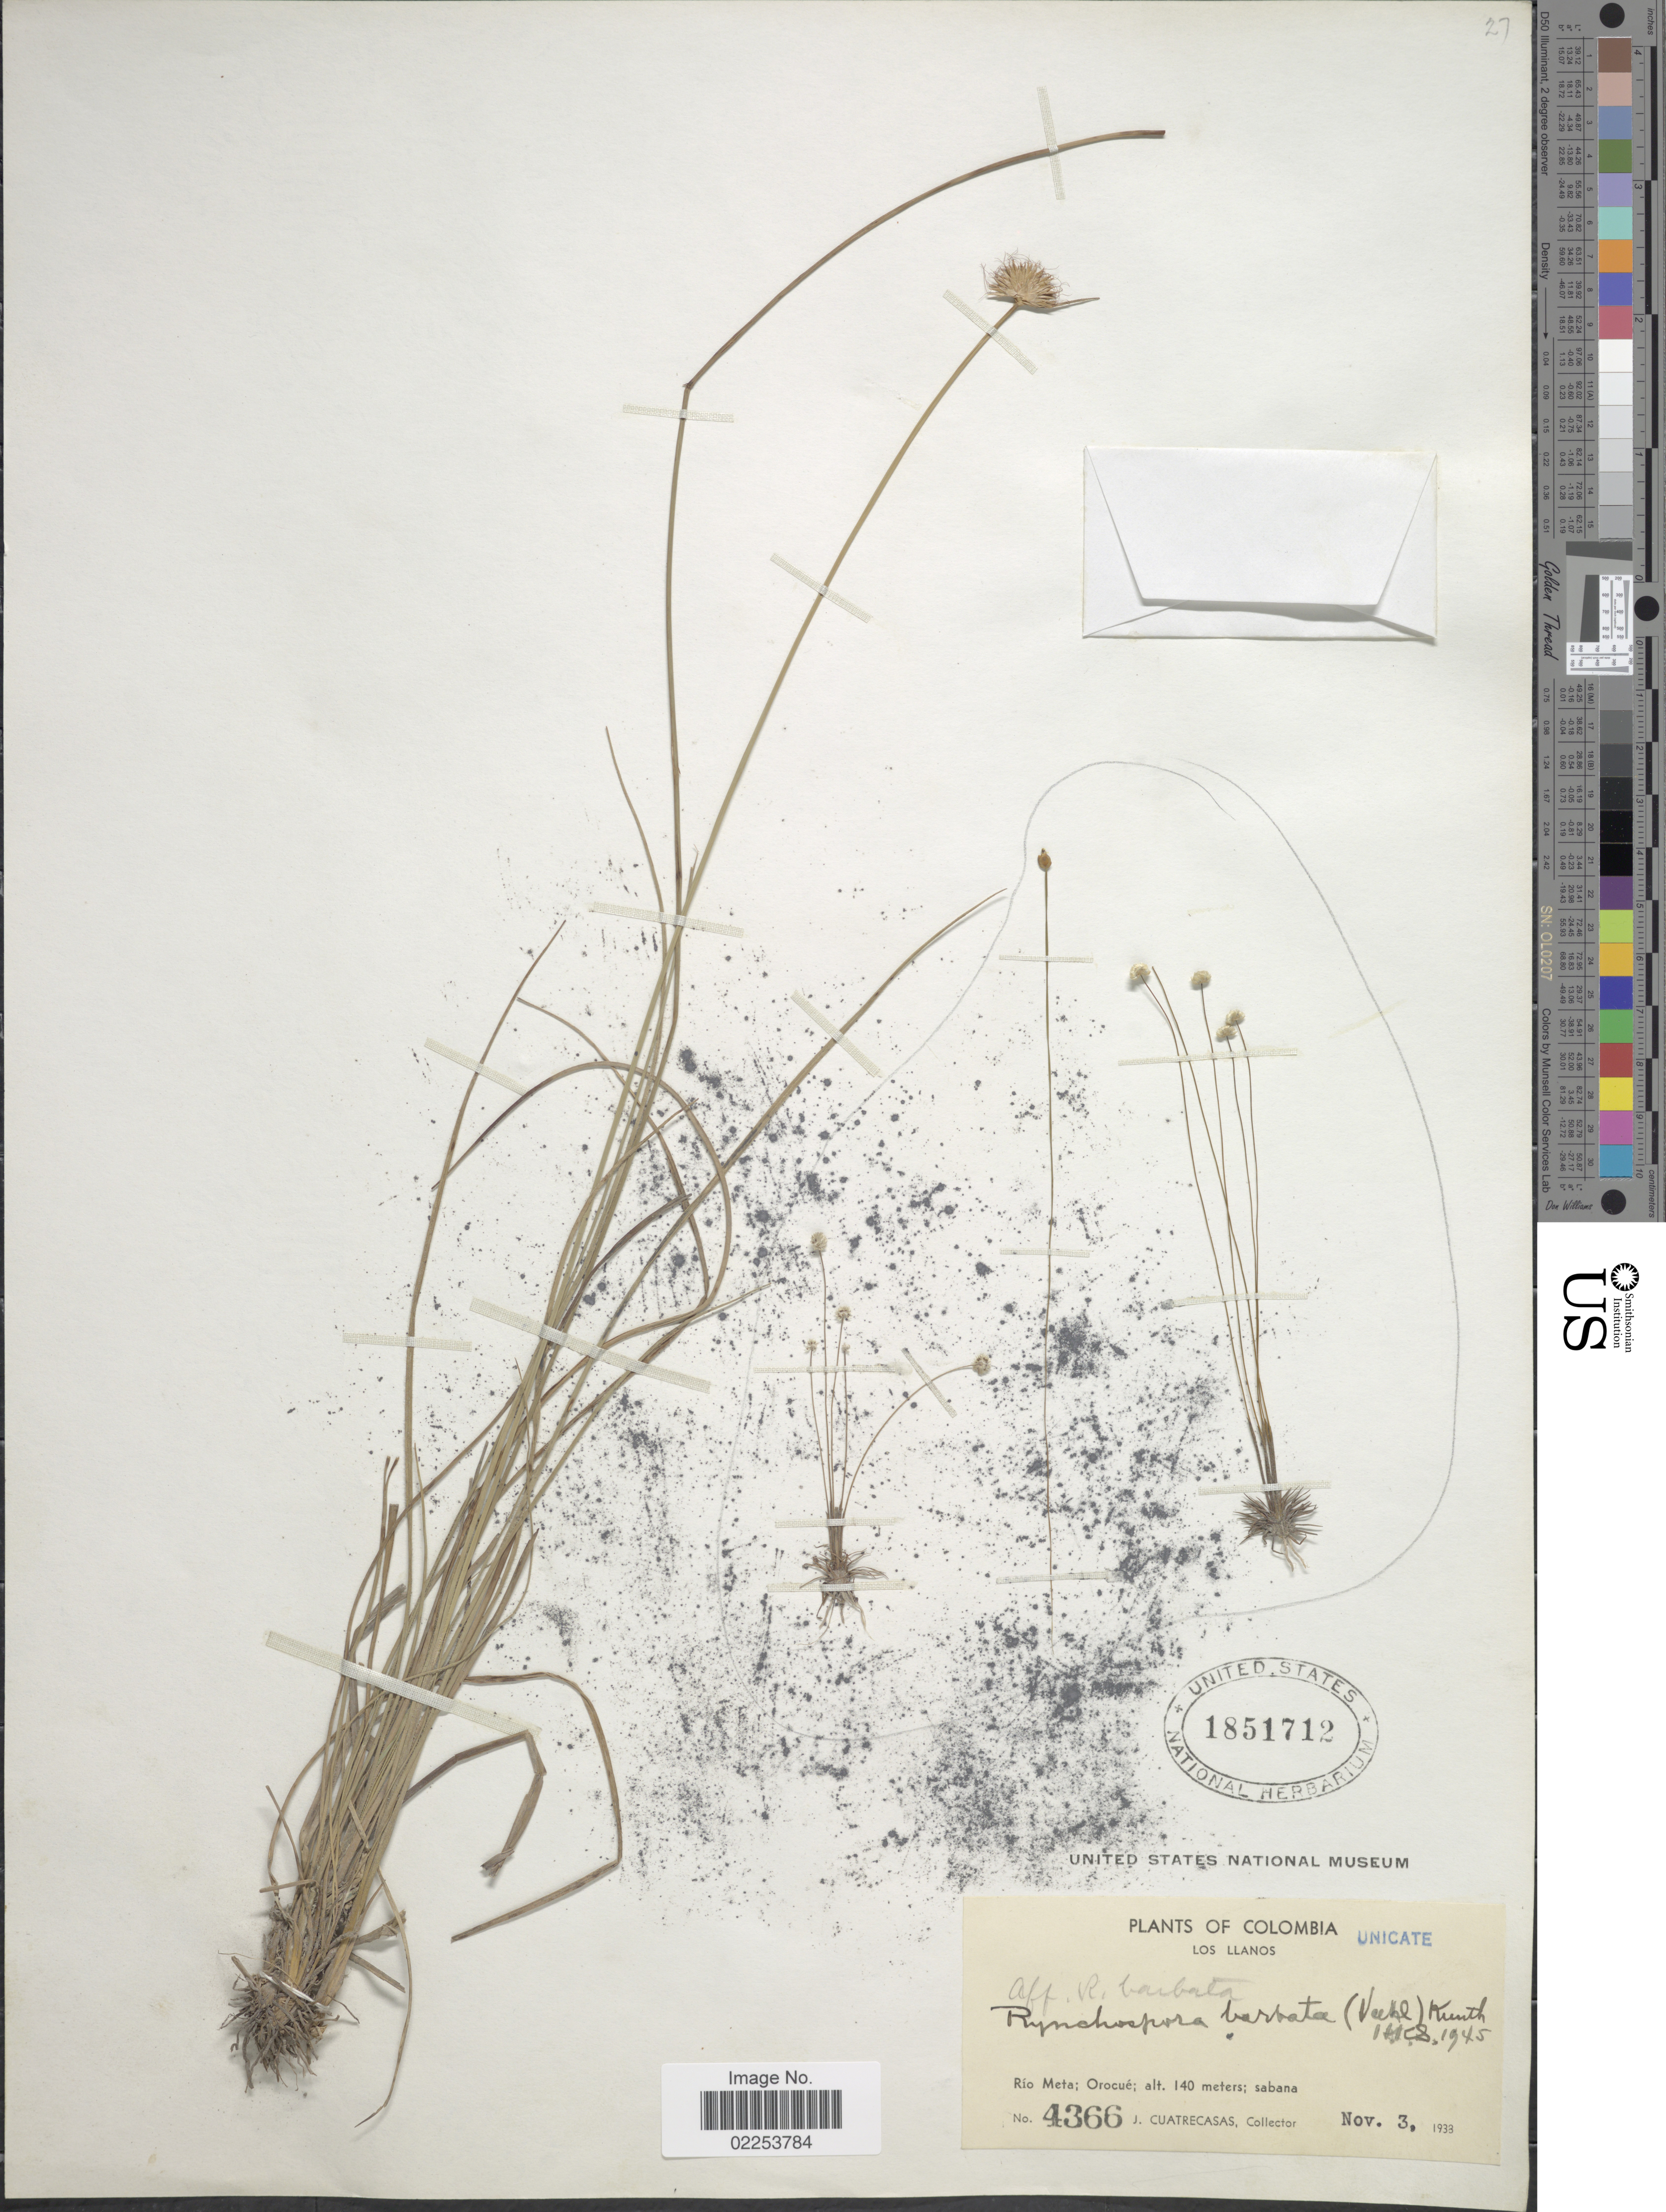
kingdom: Plantae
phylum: Tracheophyta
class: Liliopsida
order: Poales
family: Cyperaceae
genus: Rhynchospora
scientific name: Rhynchospora hirta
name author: (Nees) Boeckeler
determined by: Alves, K.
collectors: J. Cuatrecasas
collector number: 4366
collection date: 1933-11-03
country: Colombia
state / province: Meta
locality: Los Llanos, Rio Meta: Orocue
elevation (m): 140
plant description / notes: mixed with Eriocaulaceae (B) and Xyridaceae (C).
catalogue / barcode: US 1851712